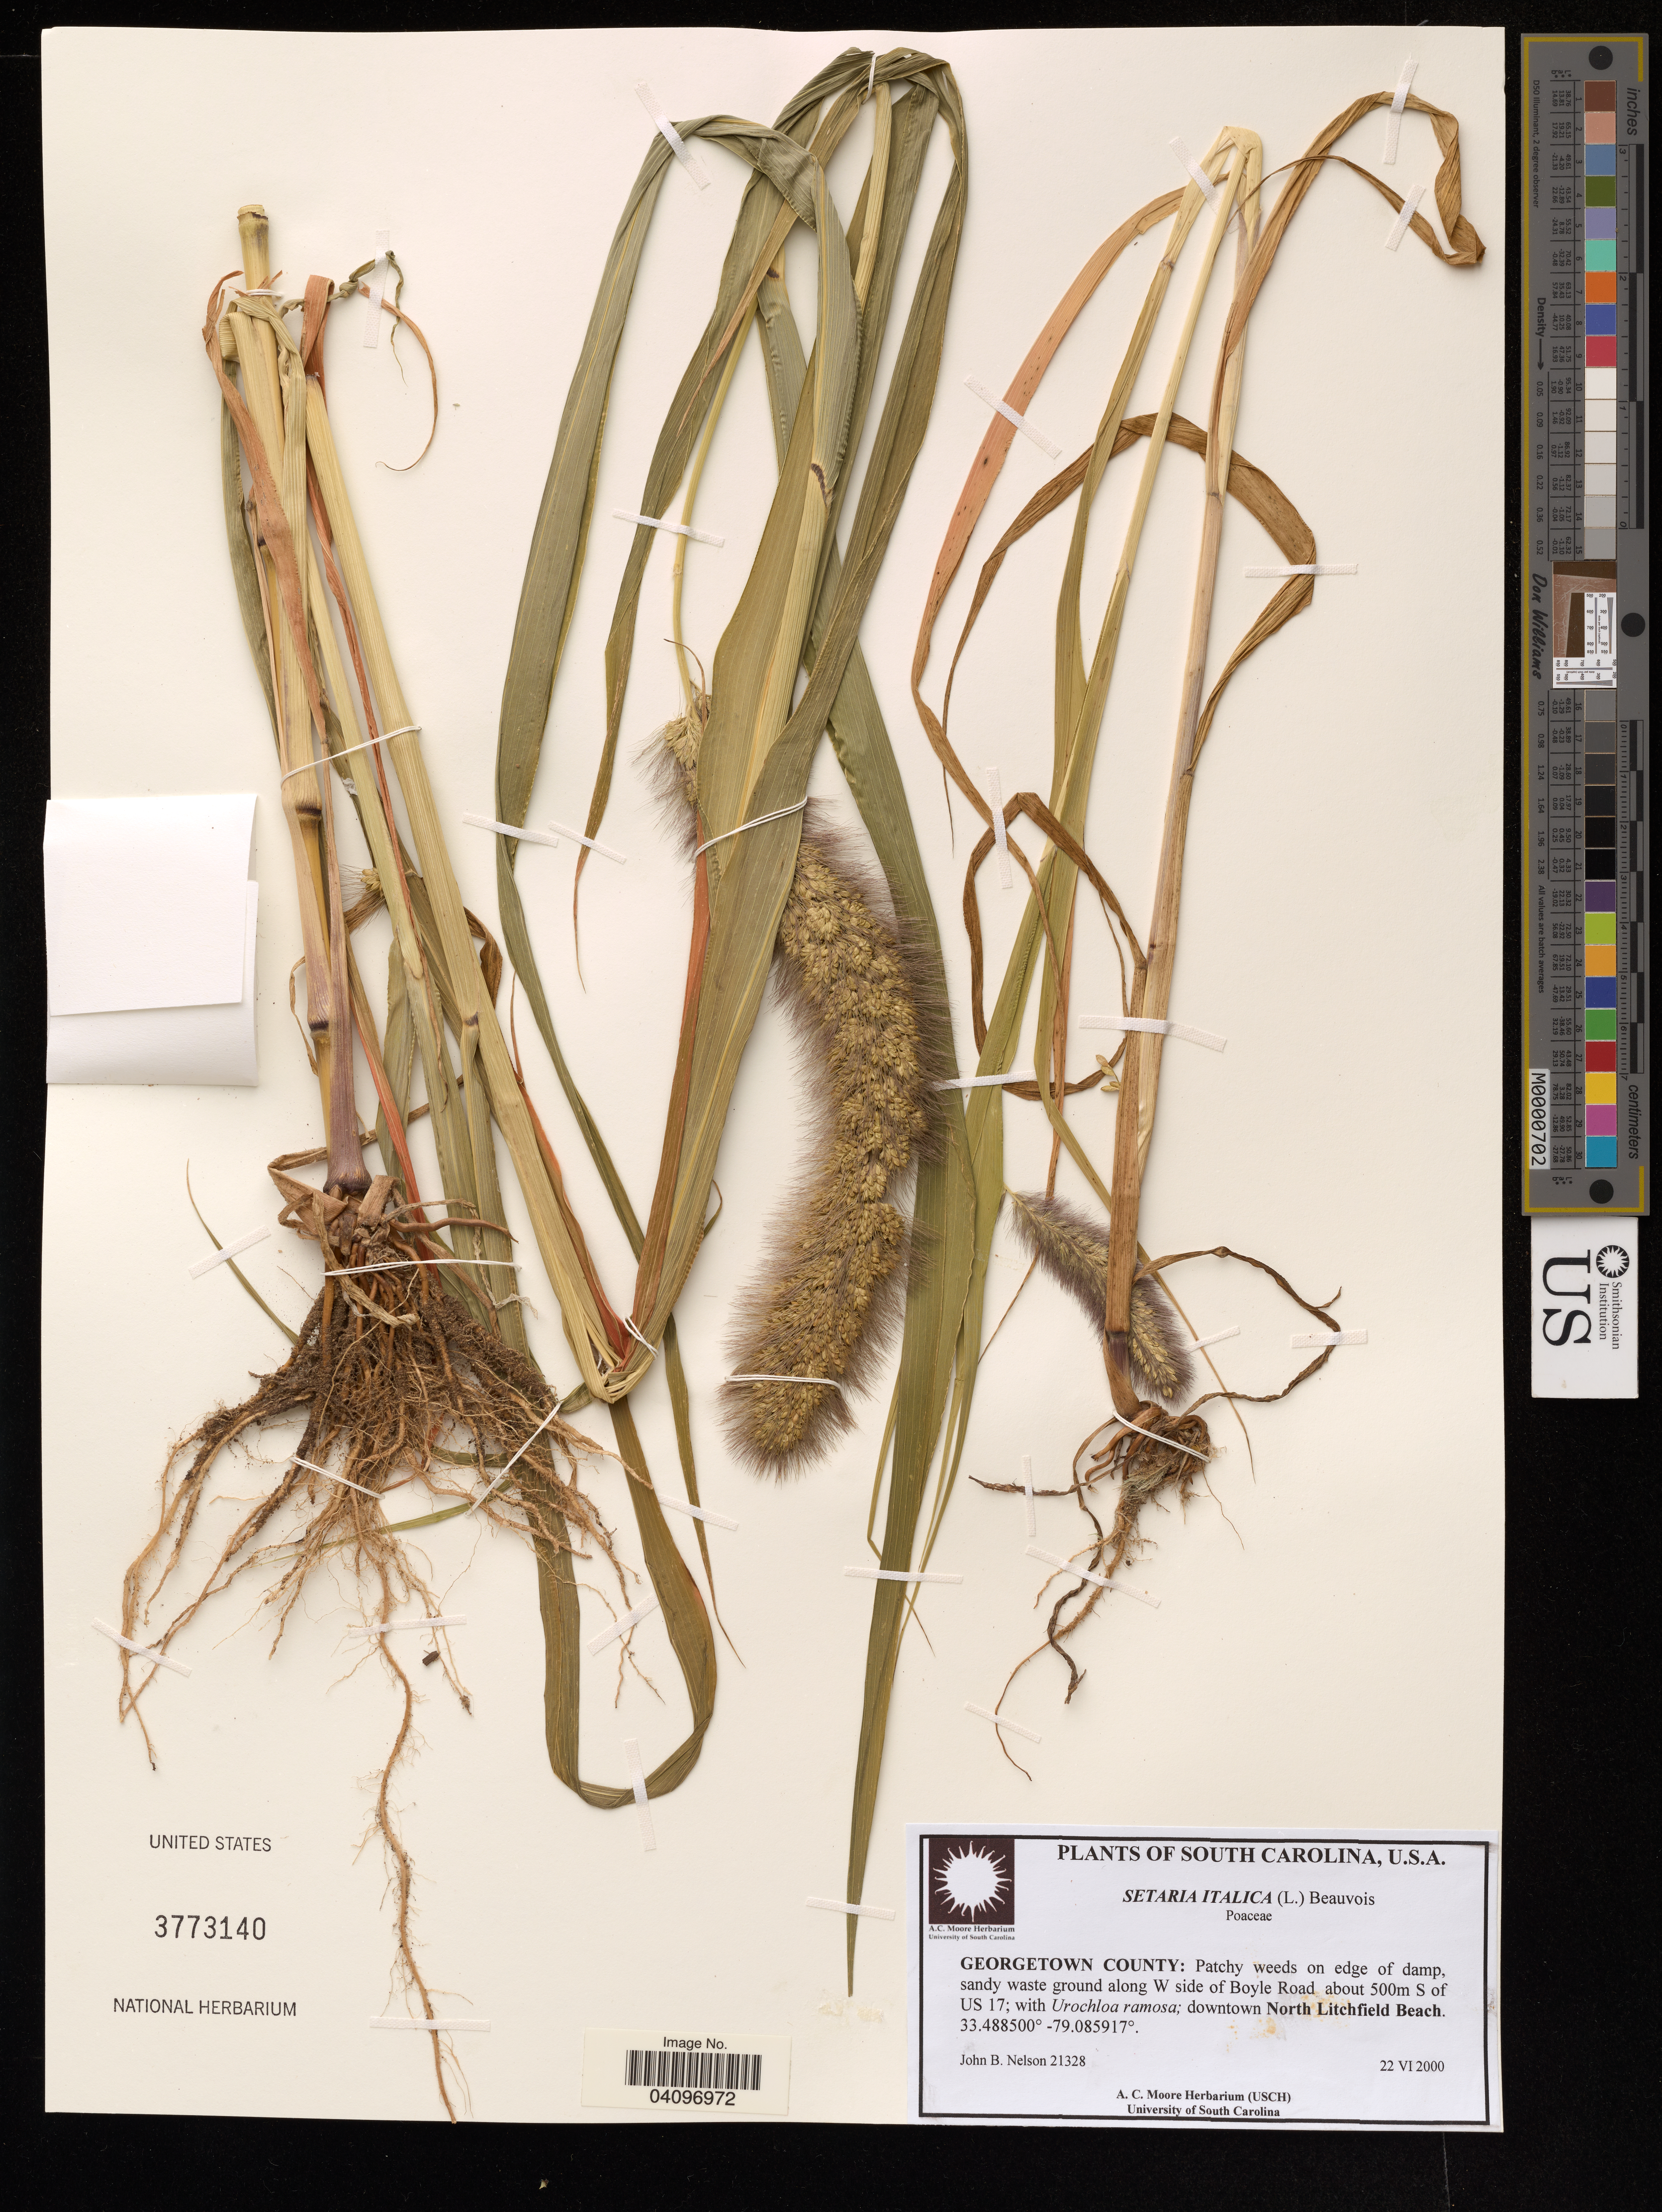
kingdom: Plantae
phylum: Tracheophyta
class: Liliopsida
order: Poales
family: Poaceae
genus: Setaria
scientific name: Setaria italica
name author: (L.) P. Beauv.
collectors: J. Nelson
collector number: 21328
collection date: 2000-06-22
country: United States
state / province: South Carolina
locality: Georgetown County. W side of Boyle Road about 500m S of US 17; with Urochloa ramosa; downtown North Litchfield Beach.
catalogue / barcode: US 3773140